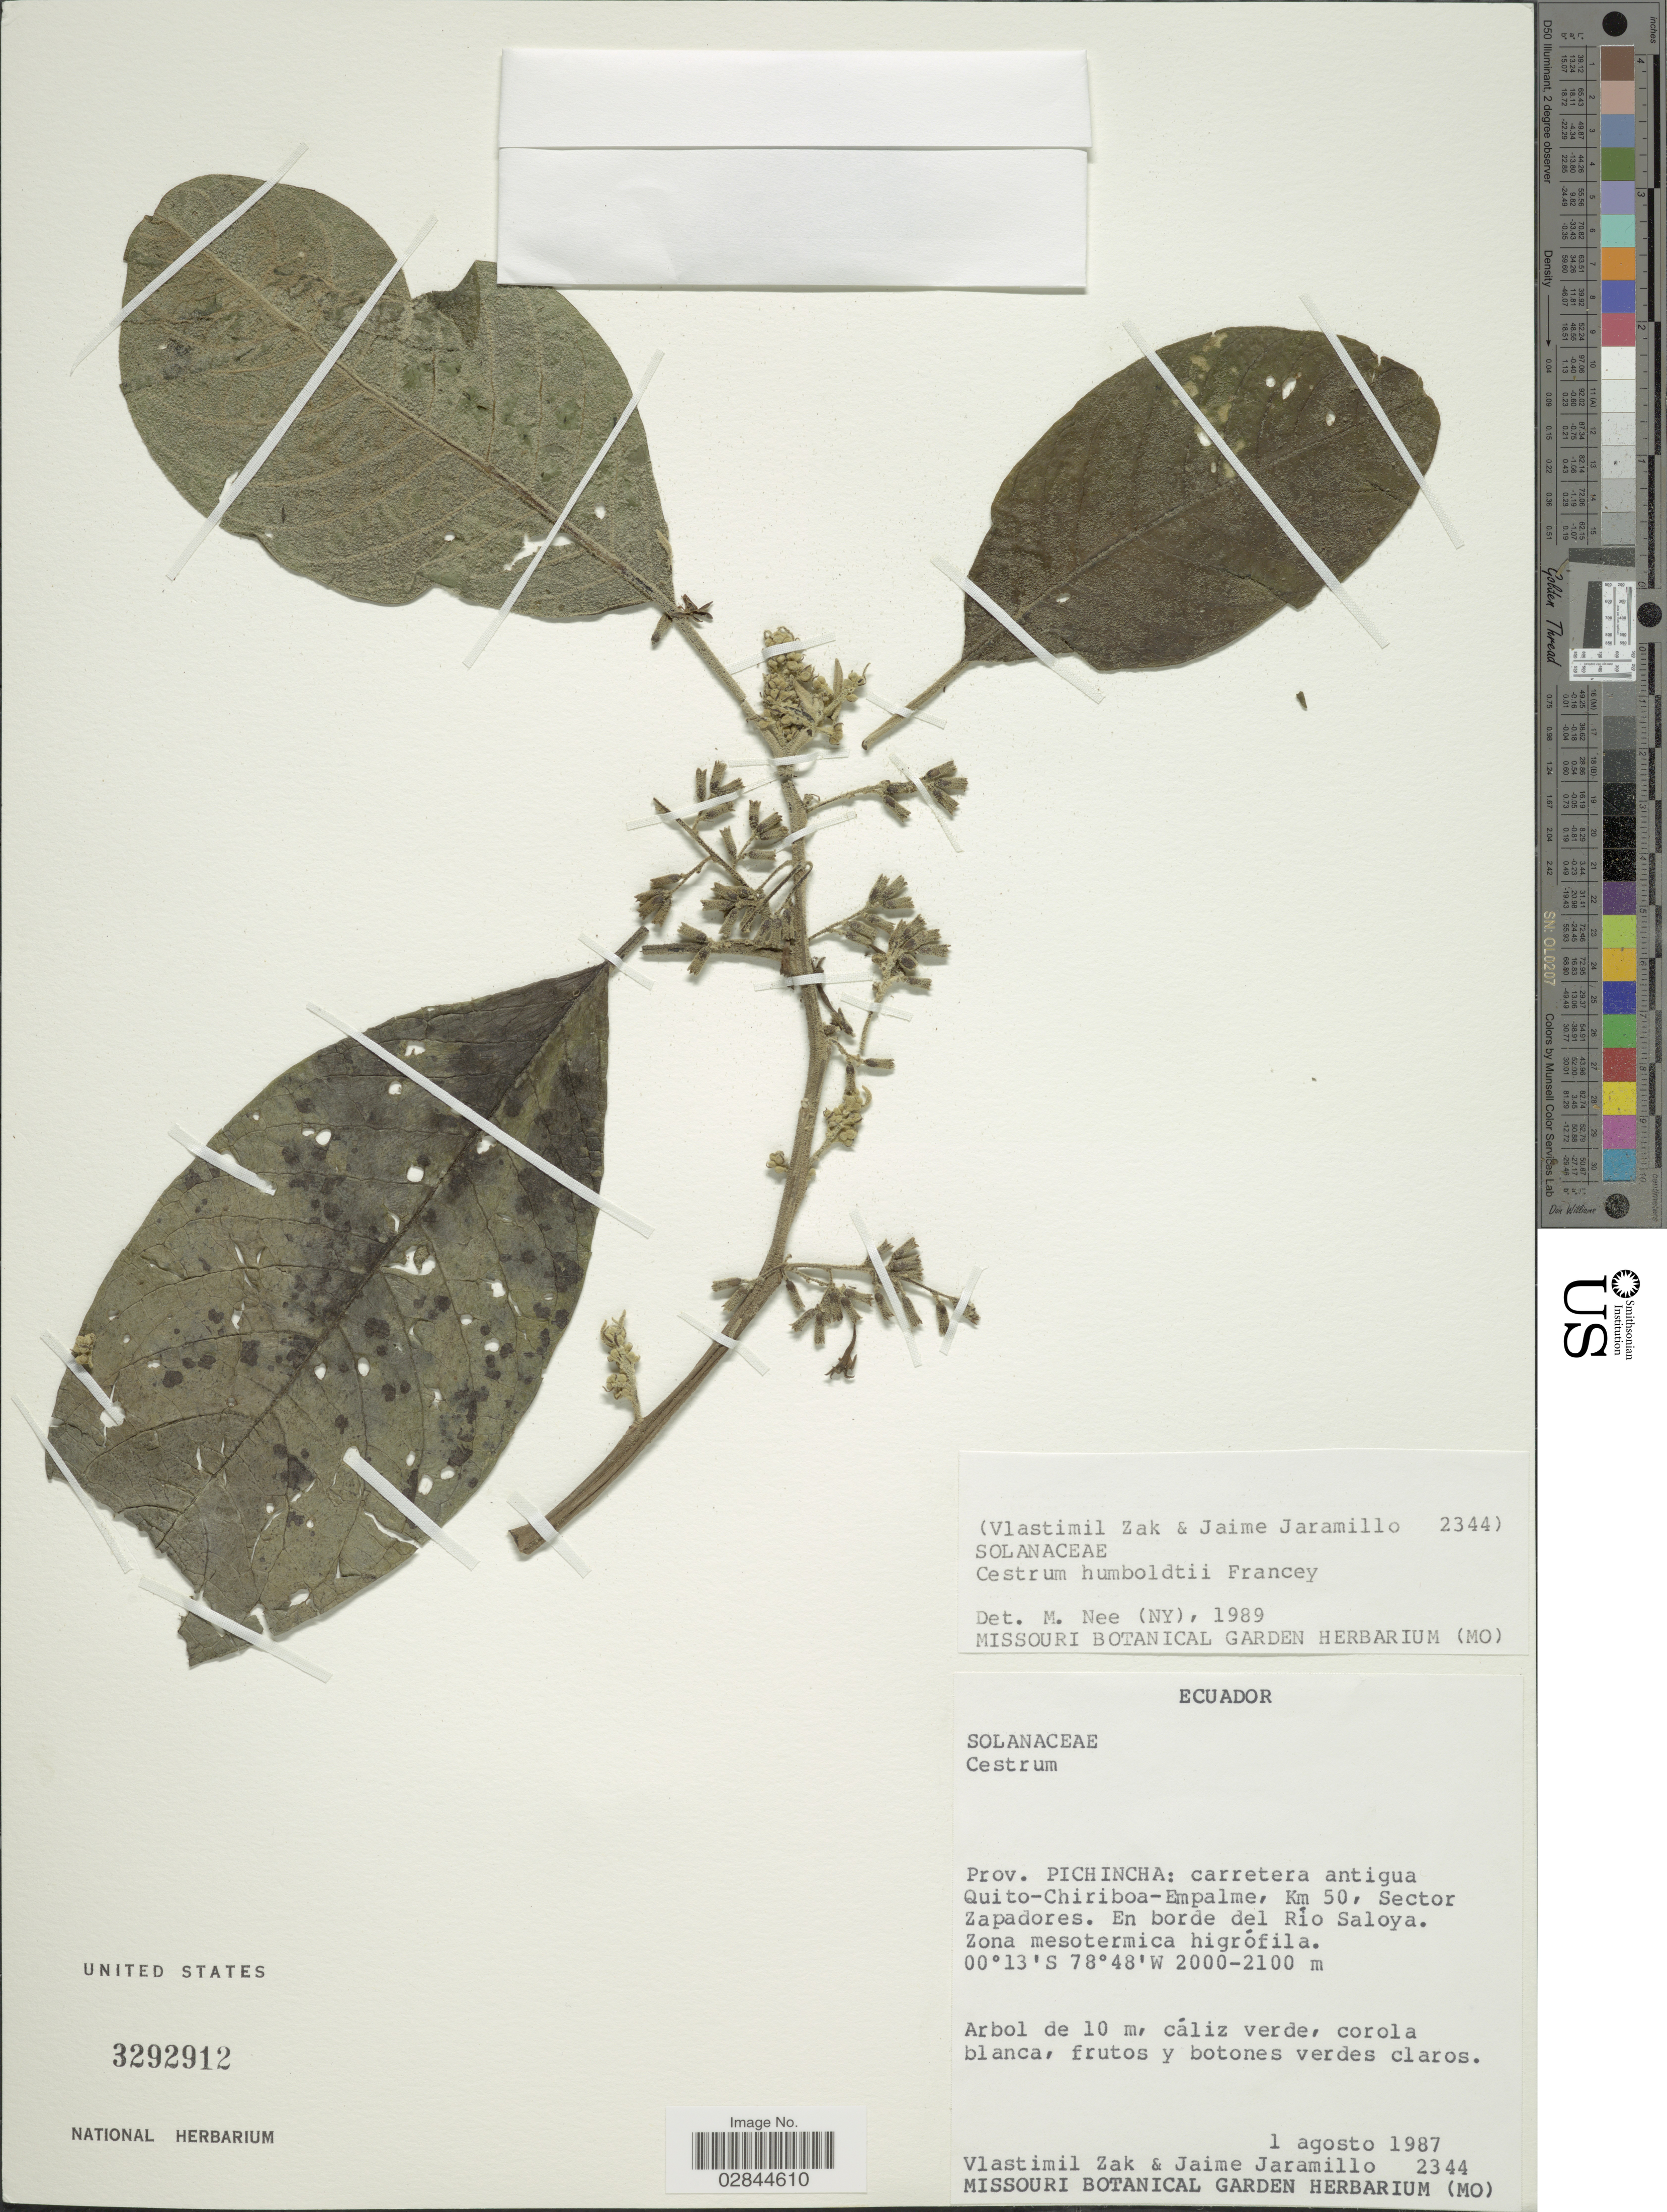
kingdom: Plantae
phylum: Tracheophyta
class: Magnoliopsida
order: Solanales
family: Solanaceae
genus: Cestrum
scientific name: Cestrum humboldtii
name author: Francey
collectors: V. Zak & J. Jaramillo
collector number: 2344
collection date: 1987-08-01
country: Ecuador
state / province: Pichincha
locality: Carretera antigua Quito-Chiriboa-Empalme, Km 50, Sector Zapadores. En borde del Río Saloya.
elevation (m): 2000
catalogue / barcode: US 3292912